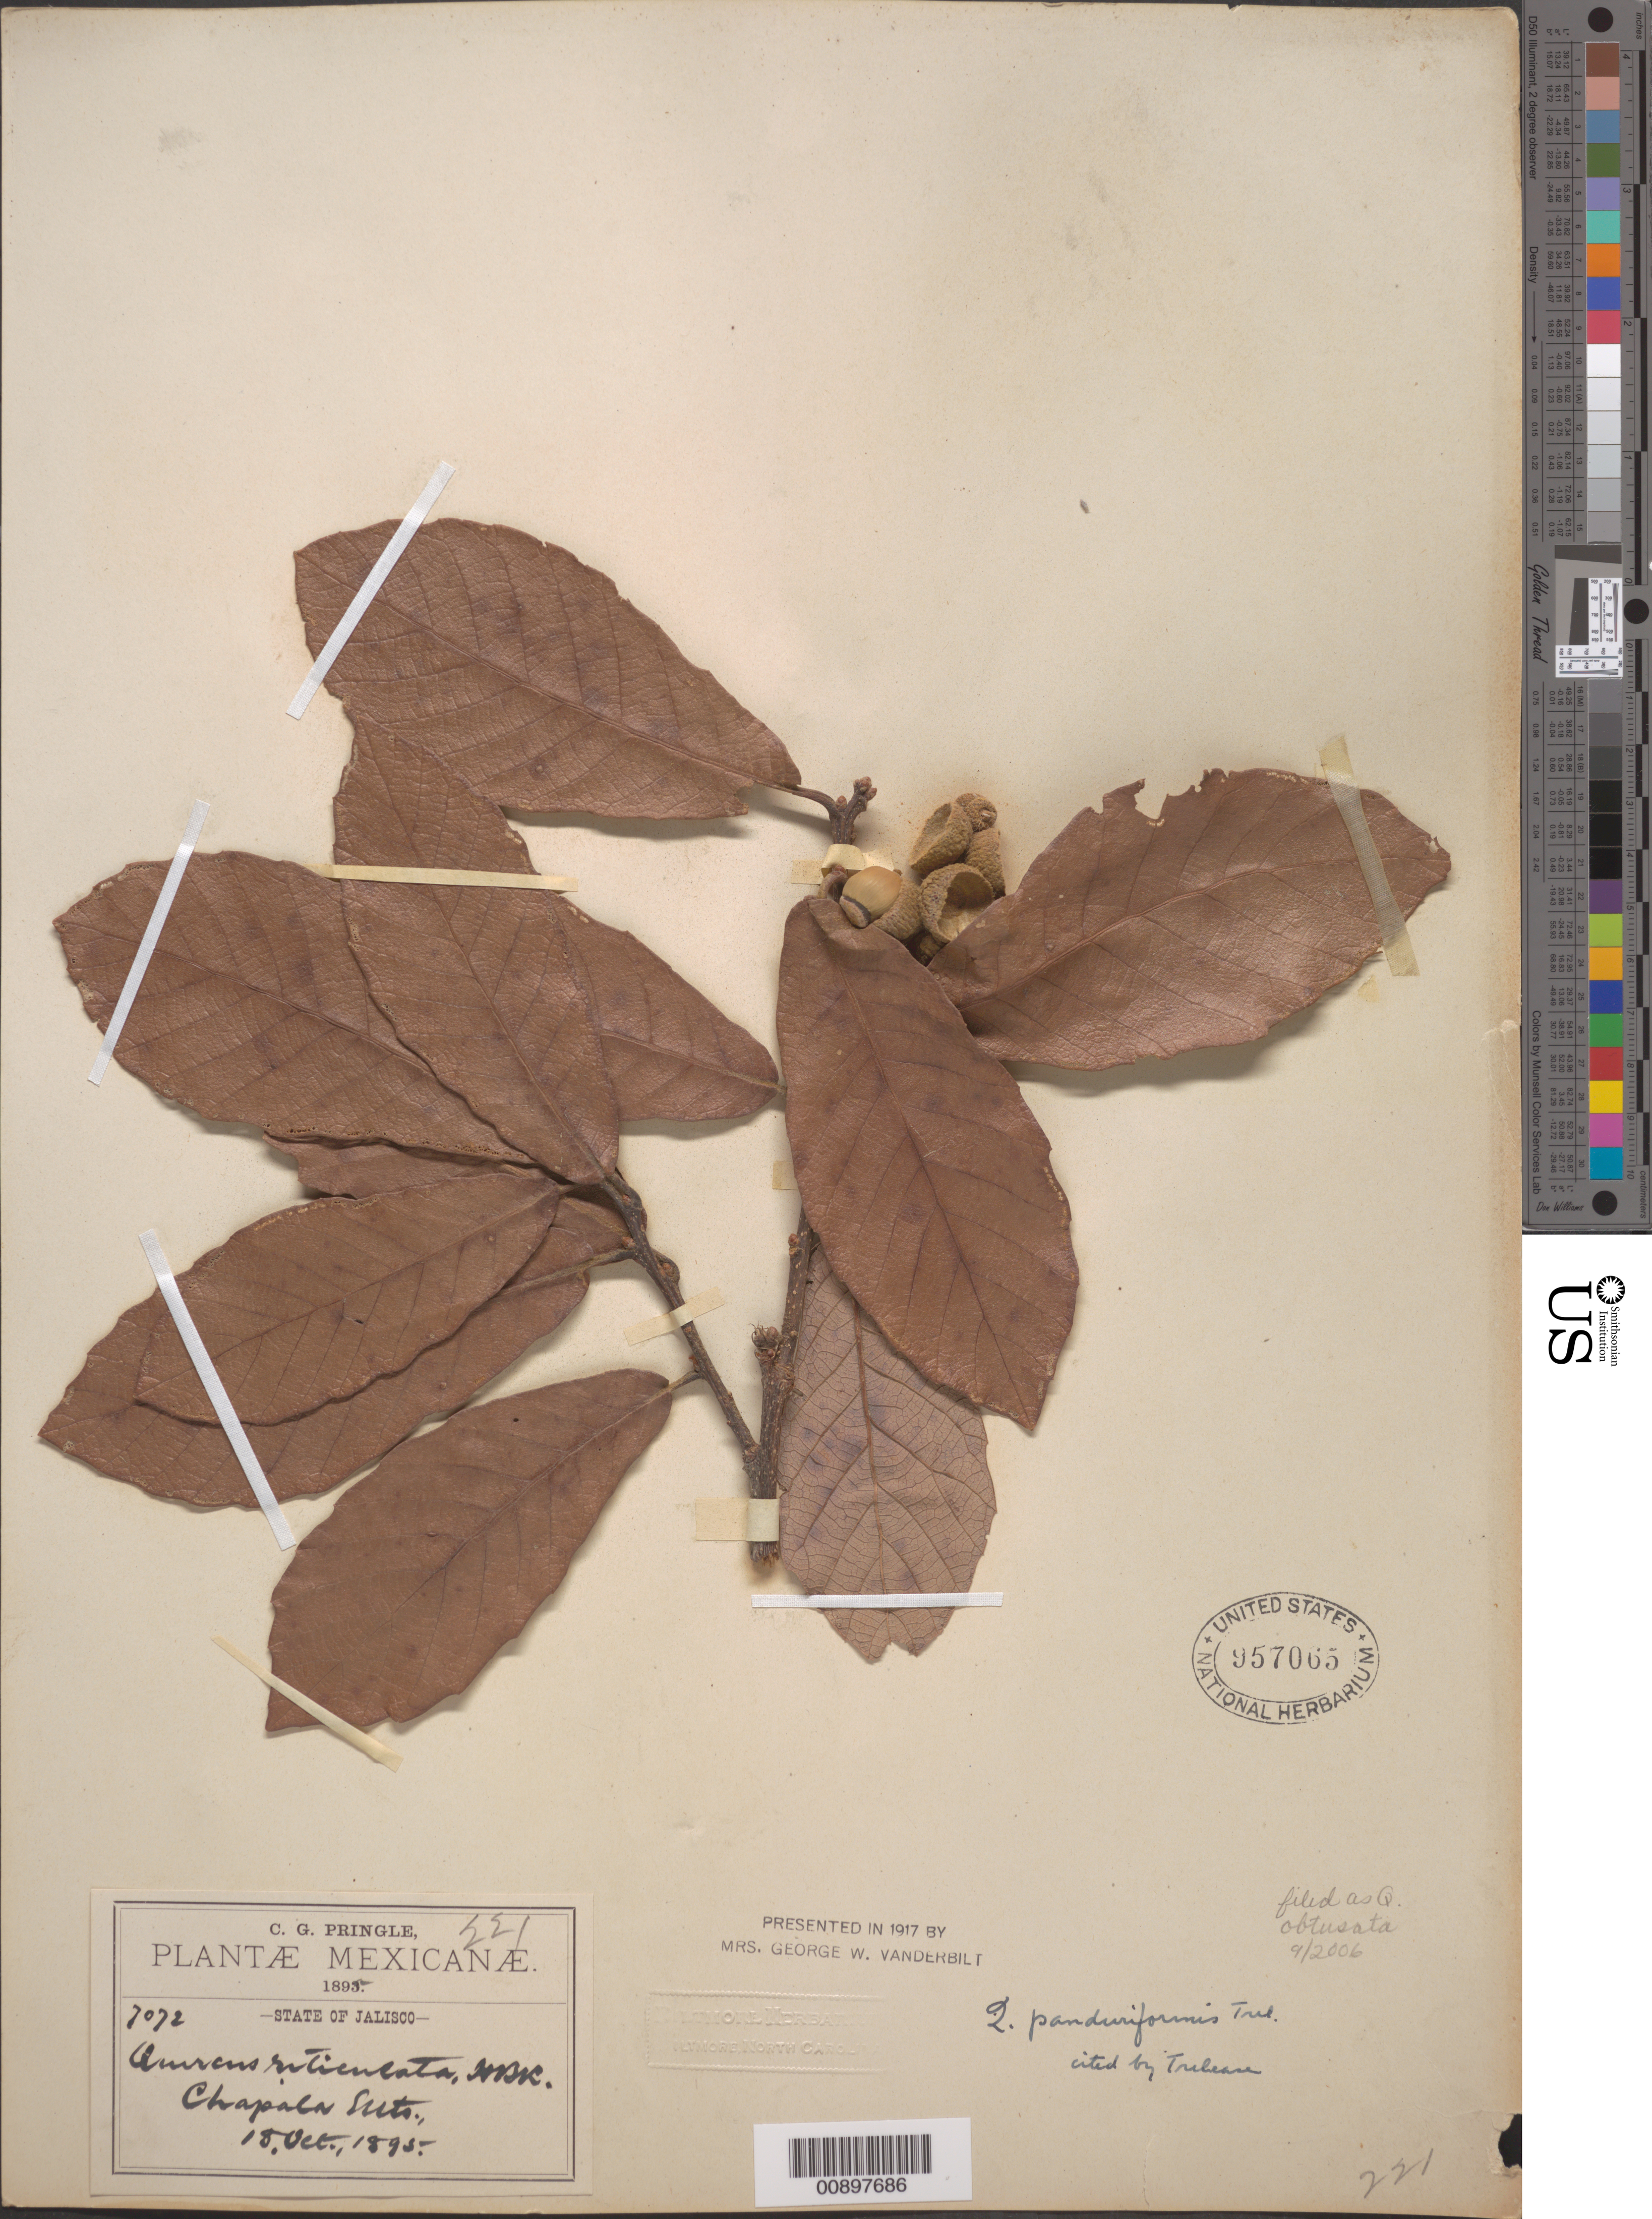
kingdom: Plantae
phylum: Tracheophyta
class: Magnoliopsida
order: Fagales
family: Fagaceae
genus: Quercus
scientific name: Quercus obtusata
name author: Humb. & Bonpl.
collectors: C. G. Pringle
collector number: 7072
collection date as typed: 15 Oct 1895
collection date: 1895-10-15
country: Mexico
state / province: Jalisco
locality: Chapala Mts., Jalisco.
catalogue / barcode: US 957065